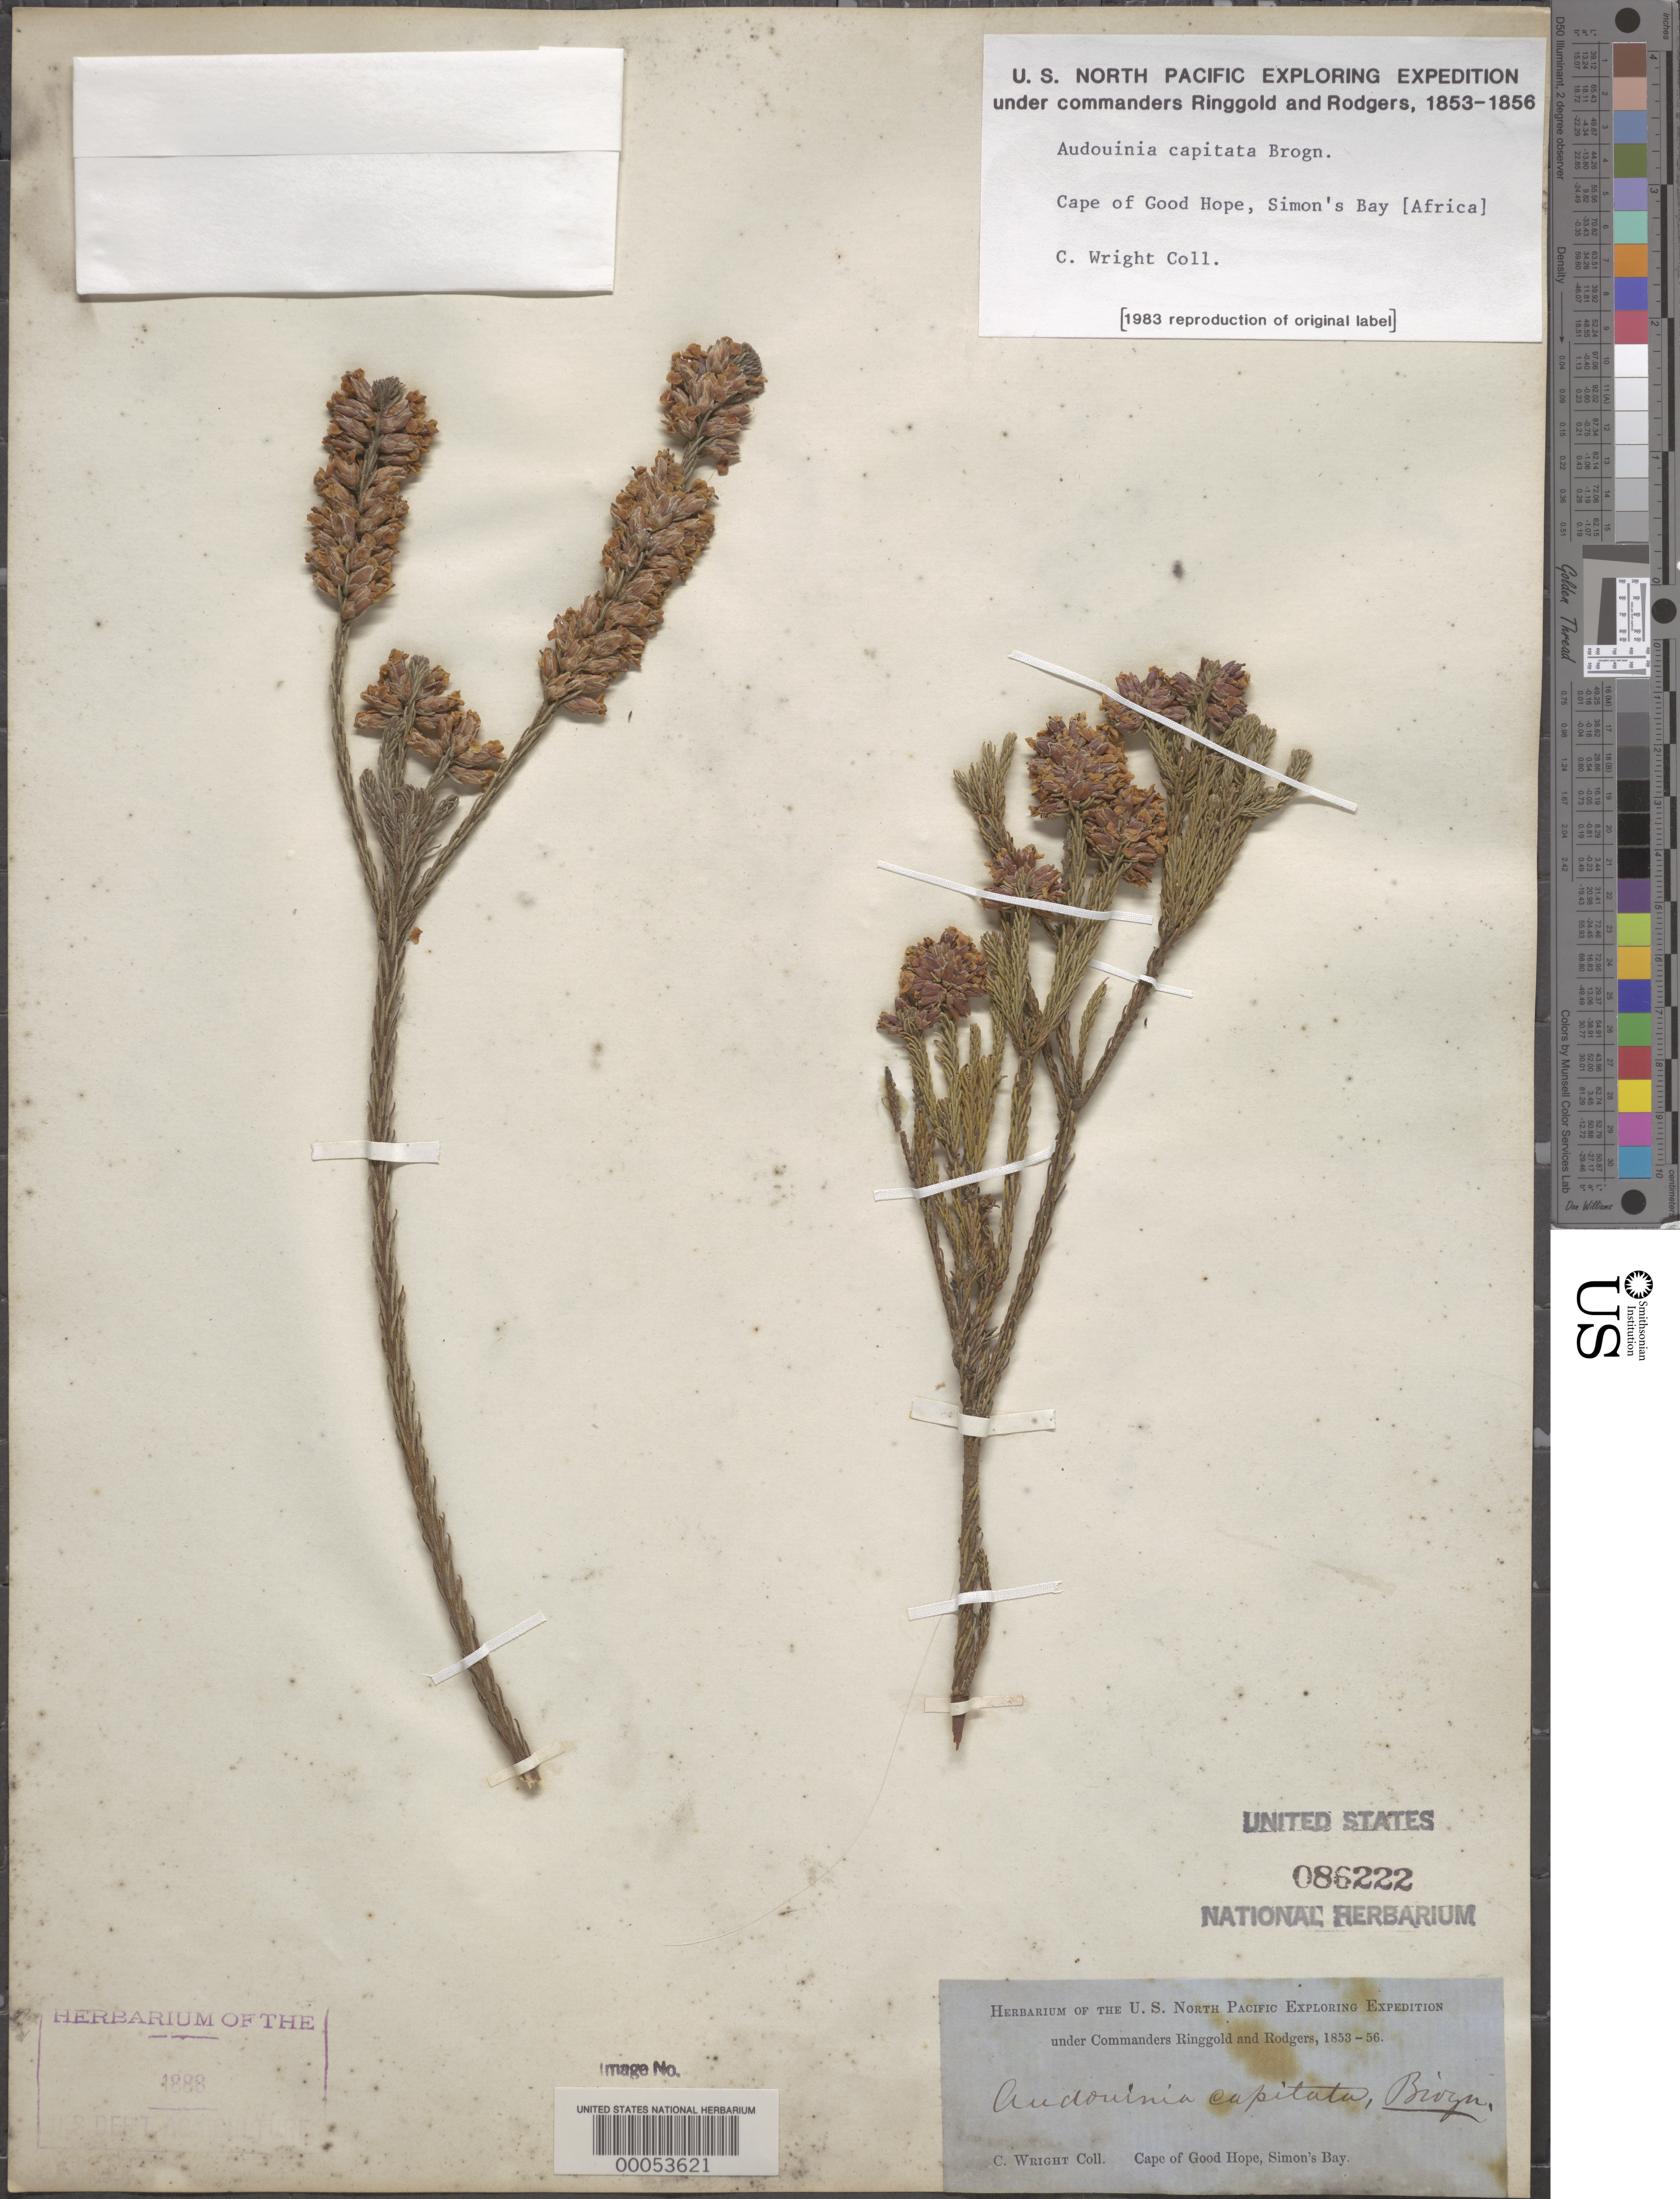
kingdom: Plantae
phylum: Tracheophyta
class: Magnoliopsida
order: Bruniales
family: Bruniaceae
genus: Audouinia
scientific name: Audouinia capitata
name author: Brongn.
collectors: C. Wright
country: South Africa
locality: Cape of good hope, simon's bay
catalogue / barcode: US 86222